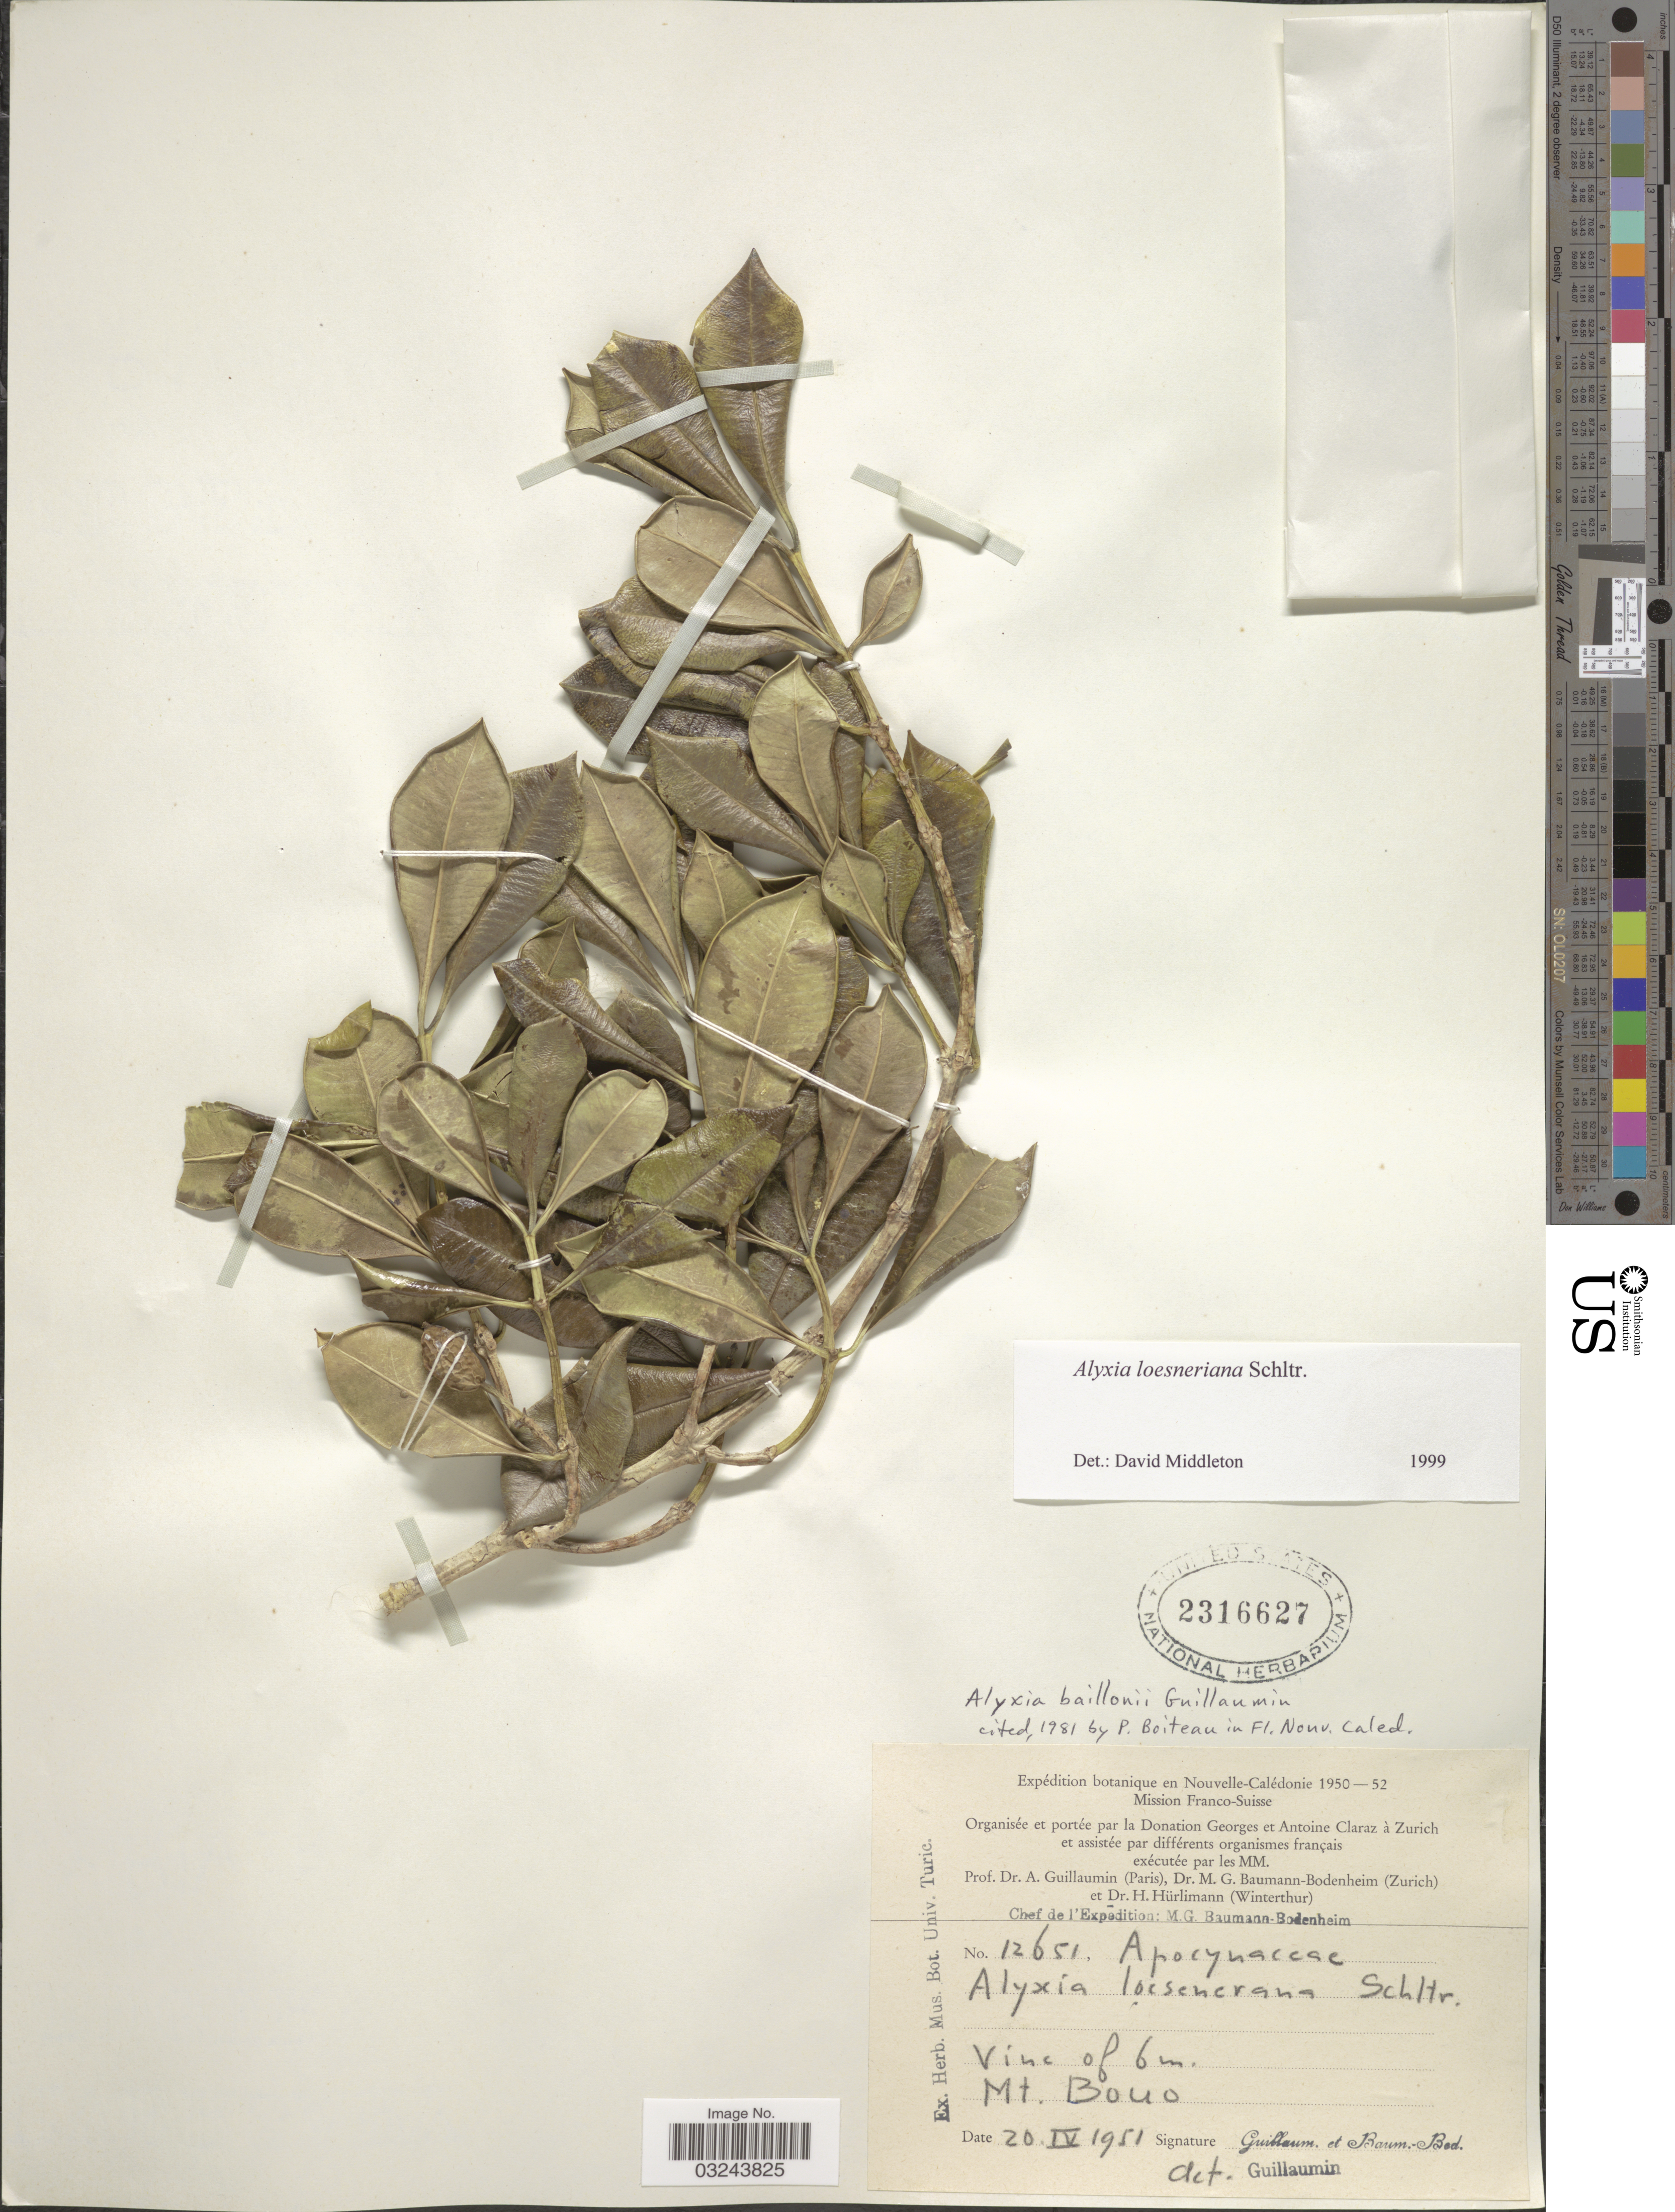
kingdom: Plantae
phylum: Tracheophyta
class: Magnoliopsida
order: Gentianales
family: Apocynaceae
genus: Alyxia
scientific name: Alyxia loeseneriana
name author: Schltr.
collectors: A. Guillaumin & M. G. Baumann-Bodenheim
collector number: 12651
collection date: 1951-04-20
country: New Caledonia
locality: Nouvelle-Calédonie. Mt. Bouo.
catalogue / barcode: US 2316627